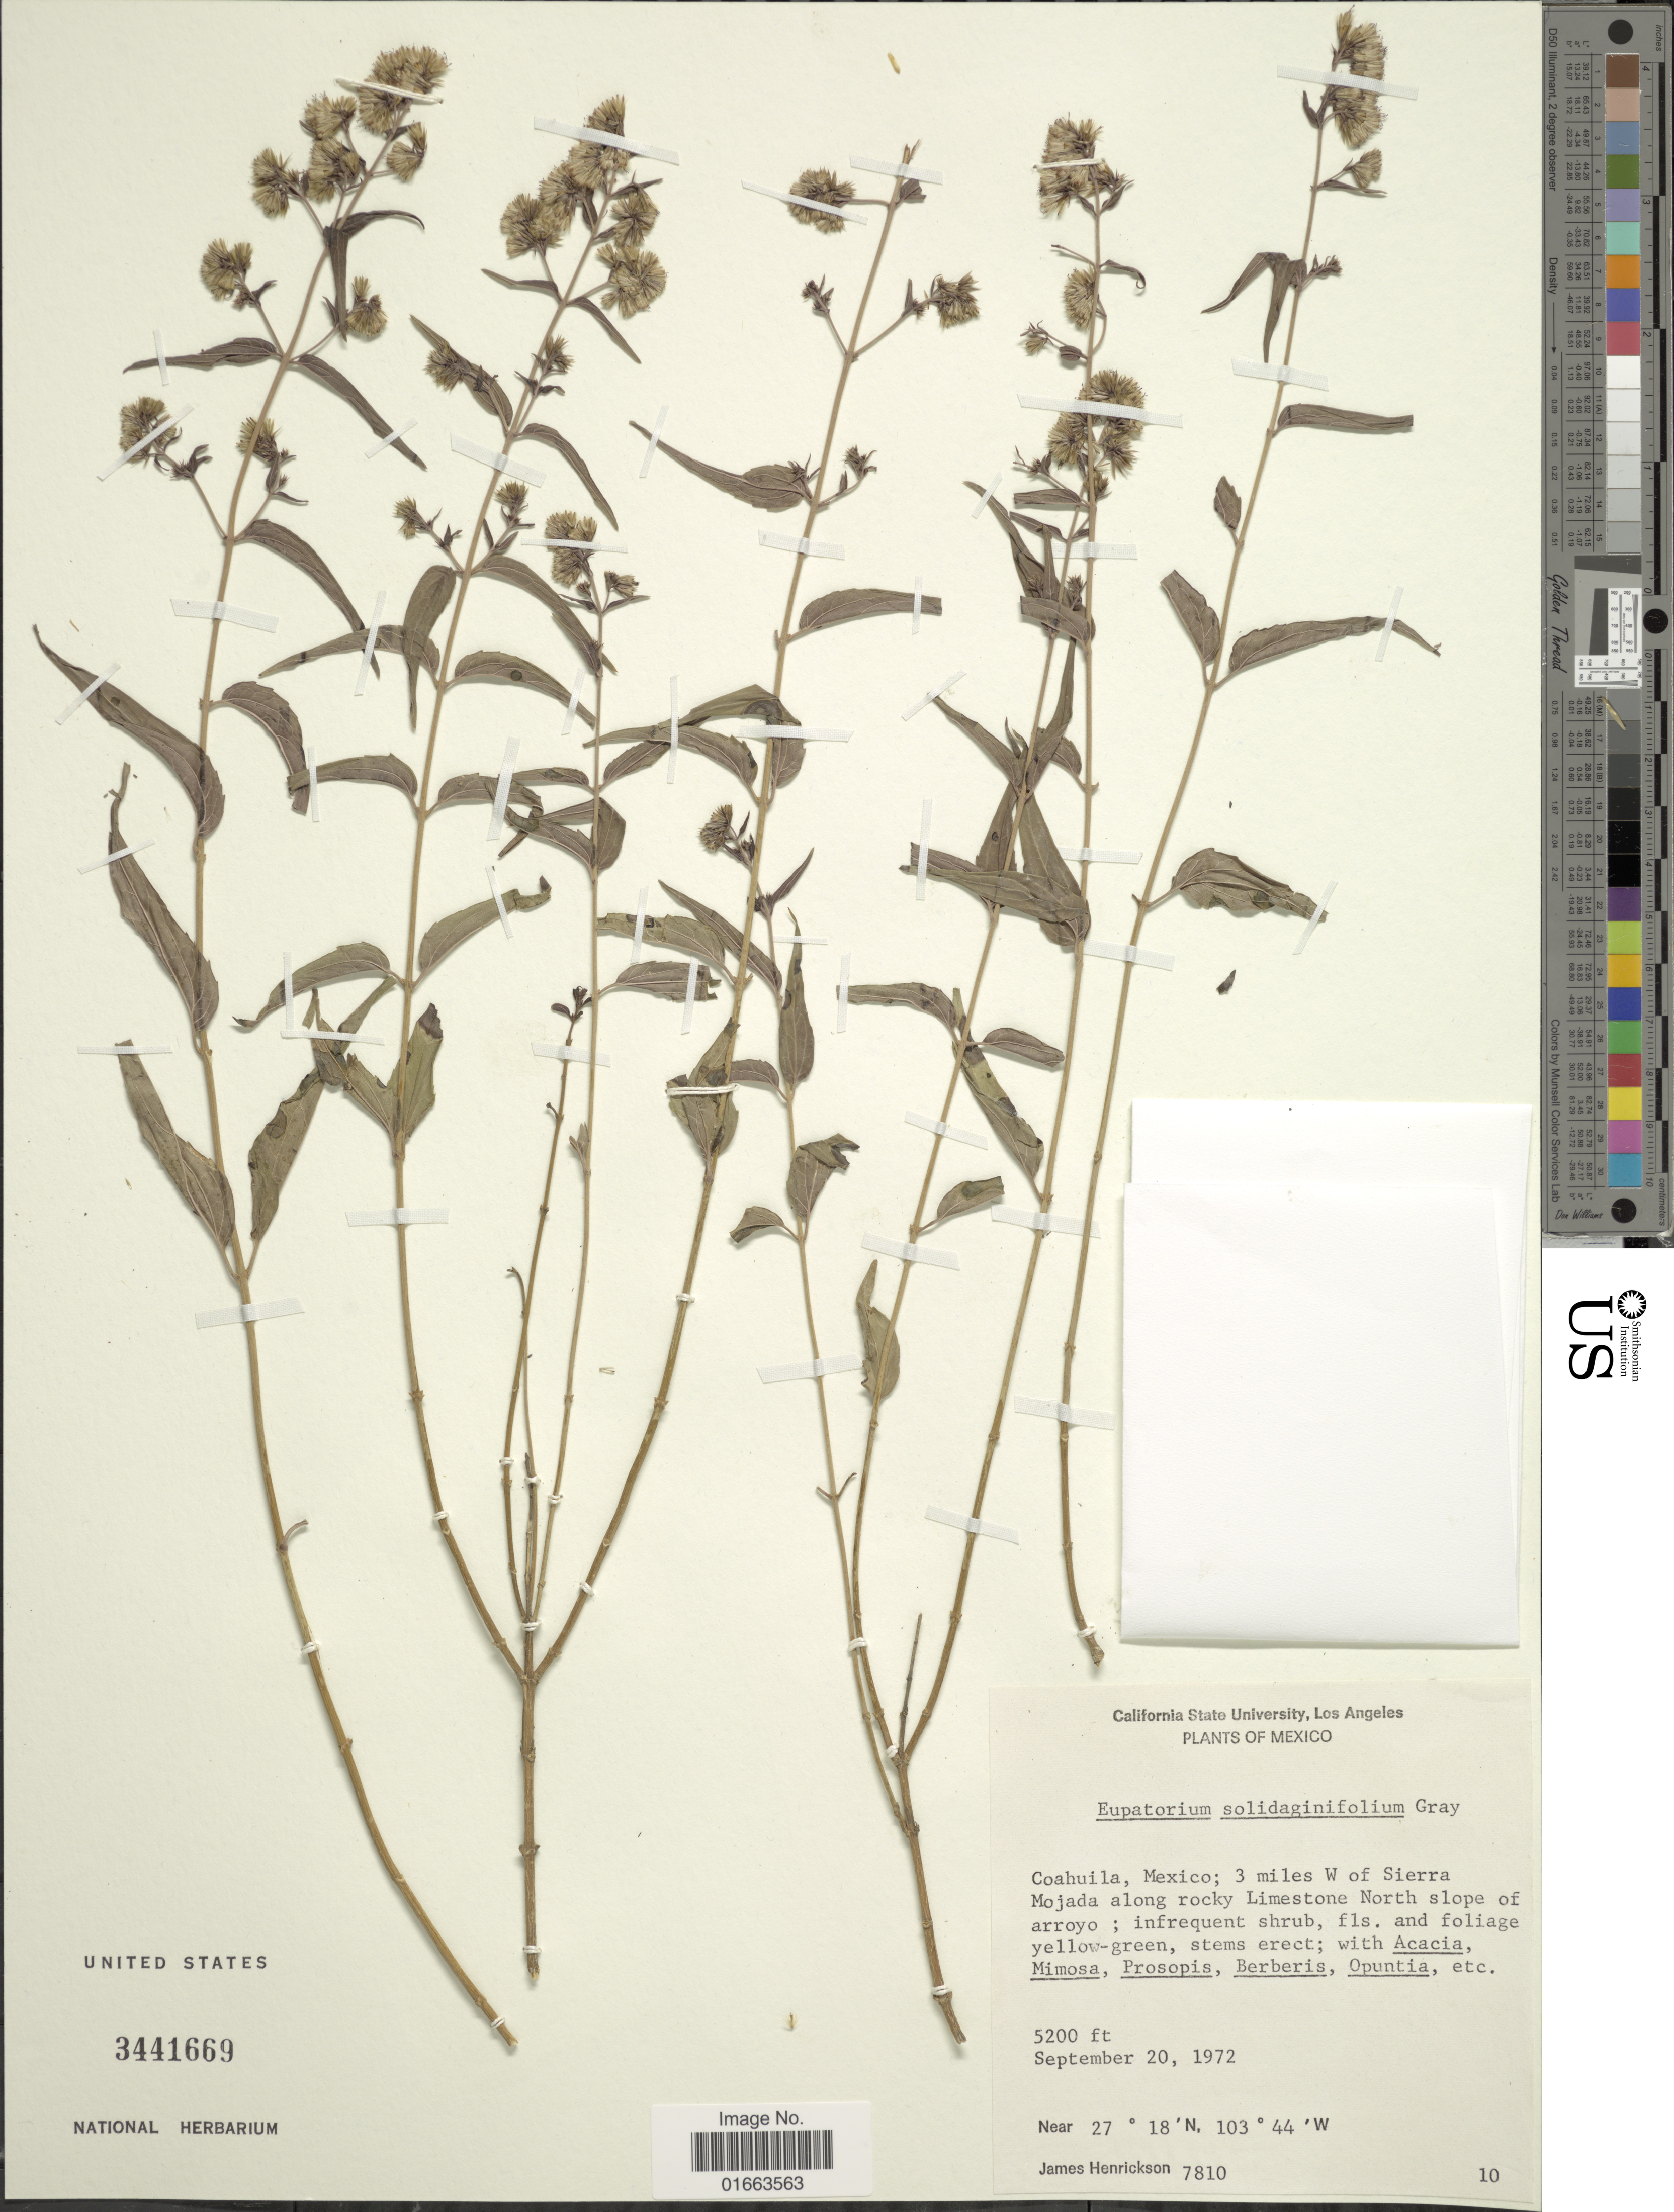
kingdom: Plantae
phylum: Tracheophyta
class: Magnoliopsida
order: Asterales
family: Asteraceae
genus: Koanophyllon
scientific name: Koanophyllon solidaginifolium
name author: (A. Gray) R.M. King & H. Rob.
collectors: J. S. Henrickson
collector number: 7810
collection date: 1972-09-20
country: Mexico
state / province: Coahuila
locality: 3 miles W of Sierra Mojada along rocky Limestone North slope of arroyo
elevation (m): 1585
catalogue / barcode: US 3441669